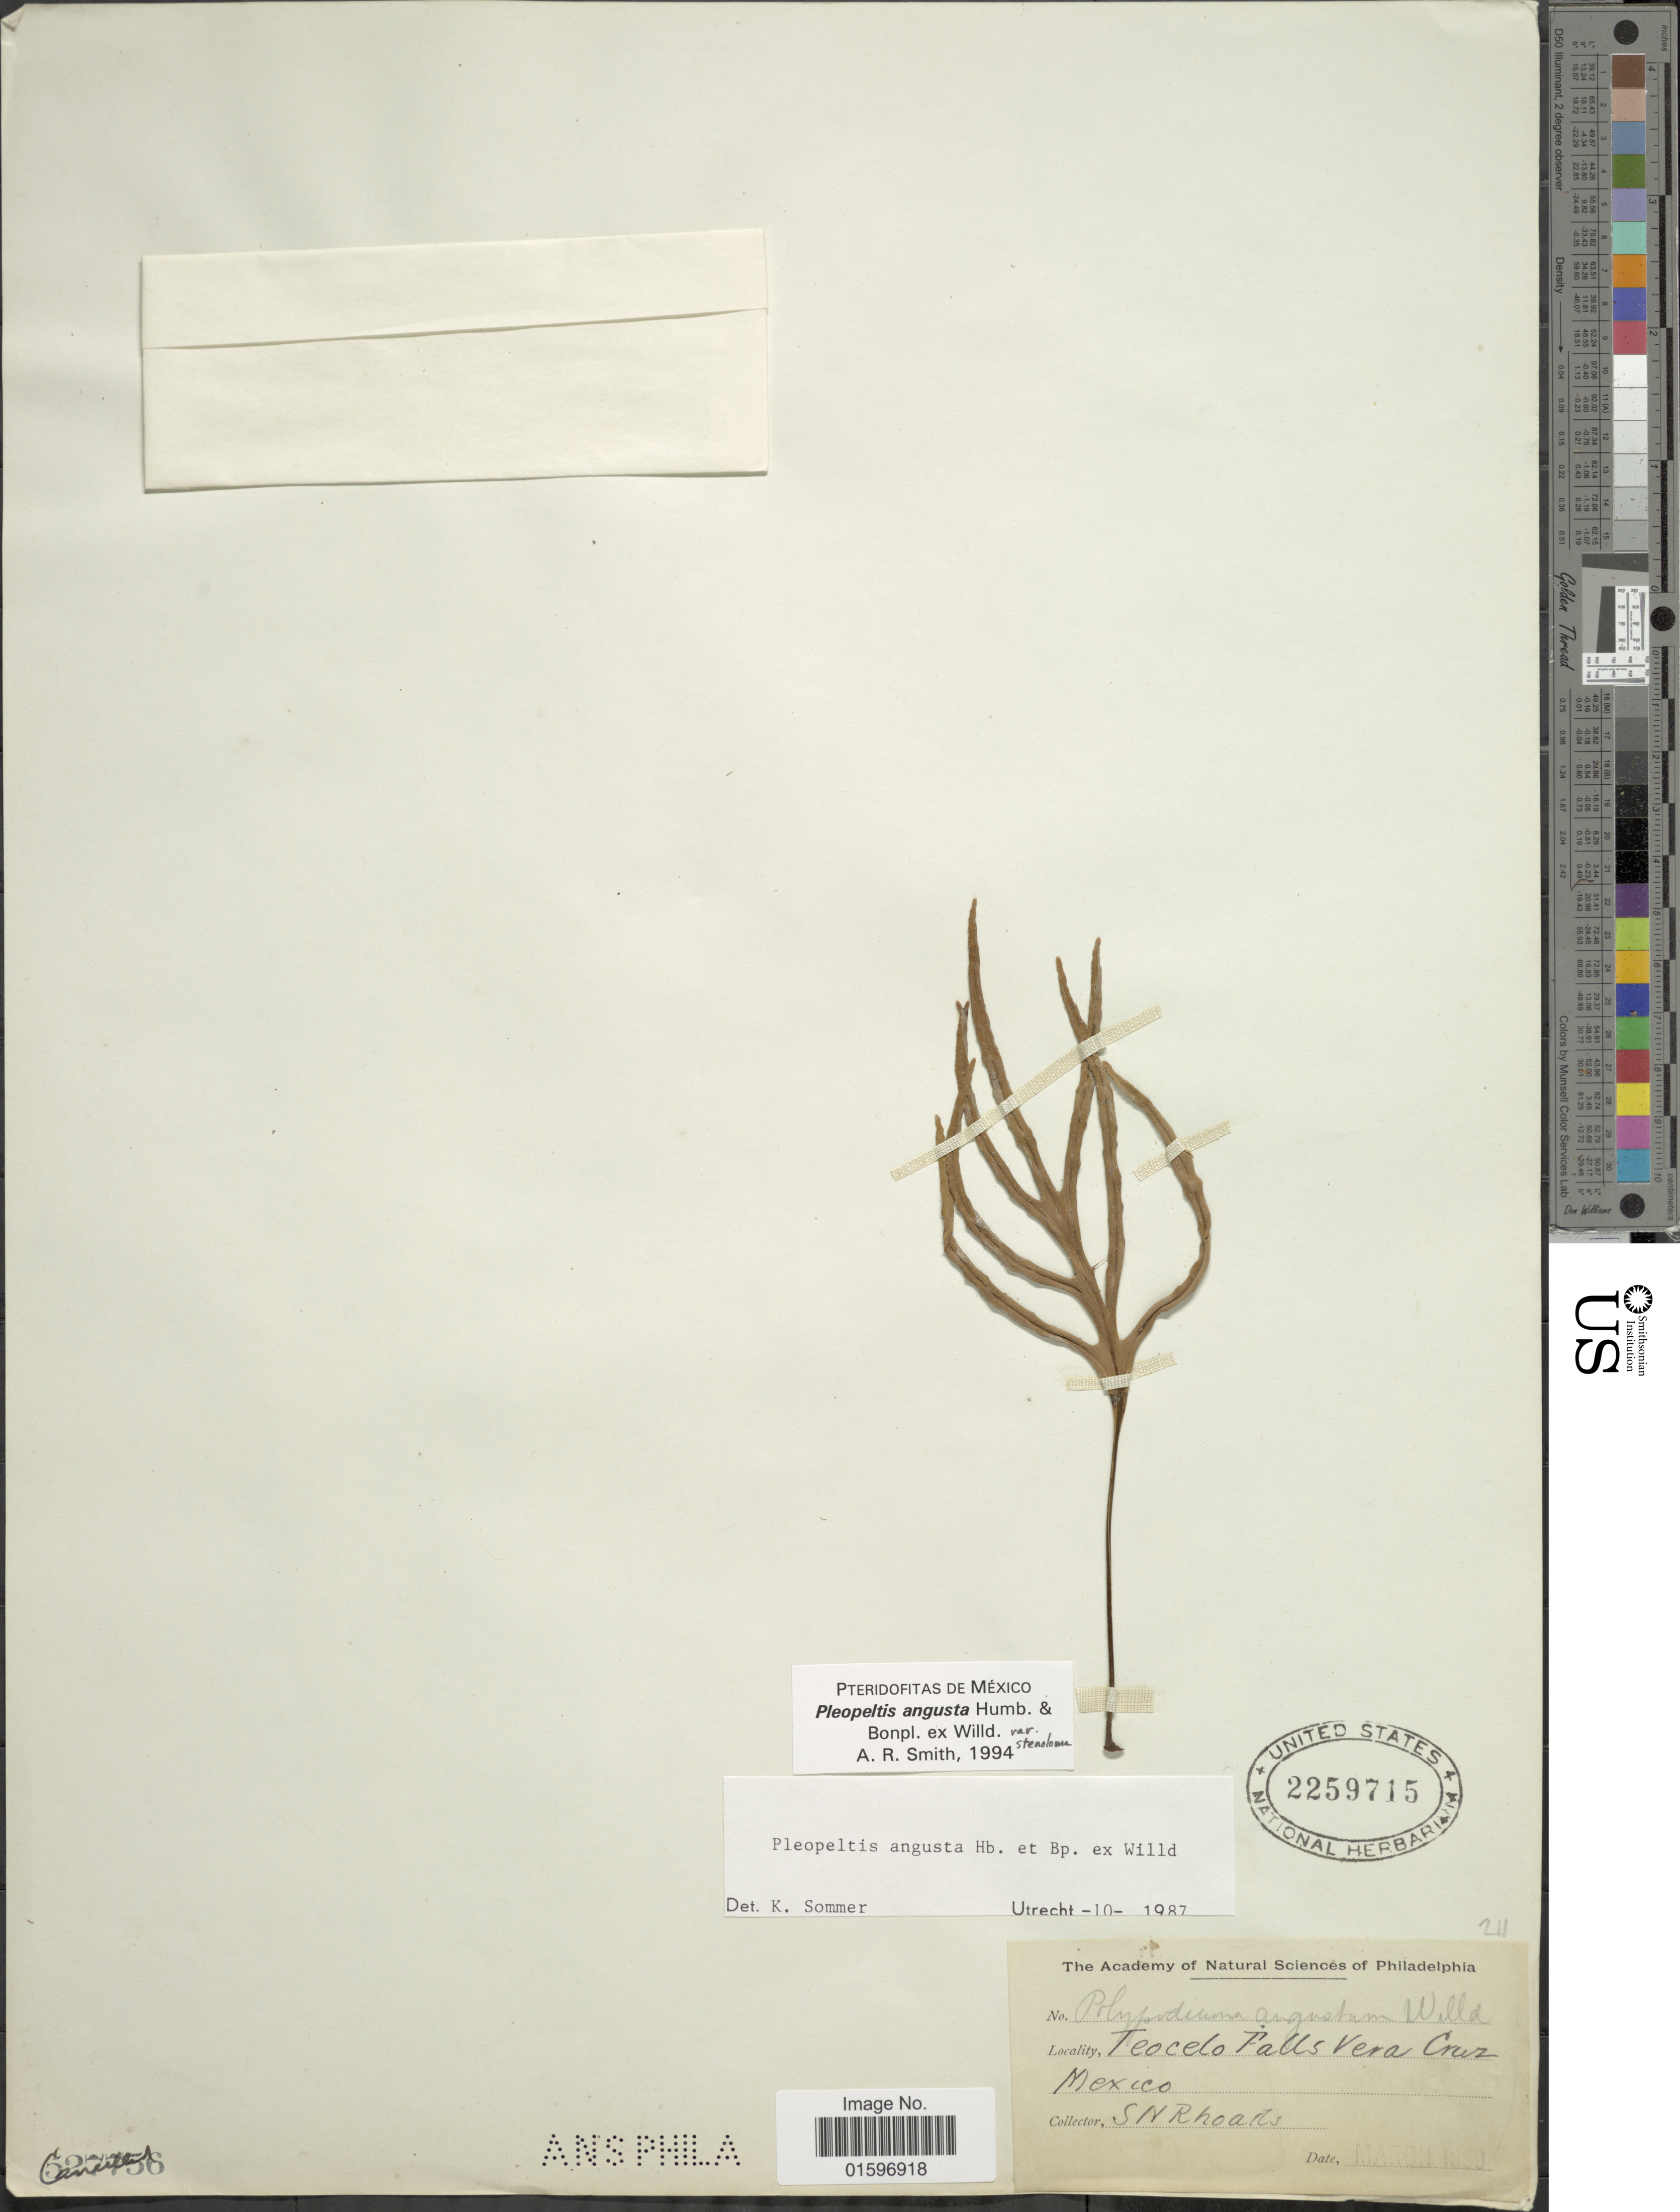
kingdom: Plantae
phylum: Tracheophyta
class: Polypodiopsida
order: Polypodiales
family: Polypodiaceae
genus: Pleopeltis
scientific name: Pleopeltis angusta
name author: Humb. & Bonap. ex Willd.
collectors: S. Rhoads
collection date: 1899-03-04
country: Mexico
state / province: Veracruz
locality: Teocelo Falls Vera Cruz.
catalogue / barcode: US 2259715